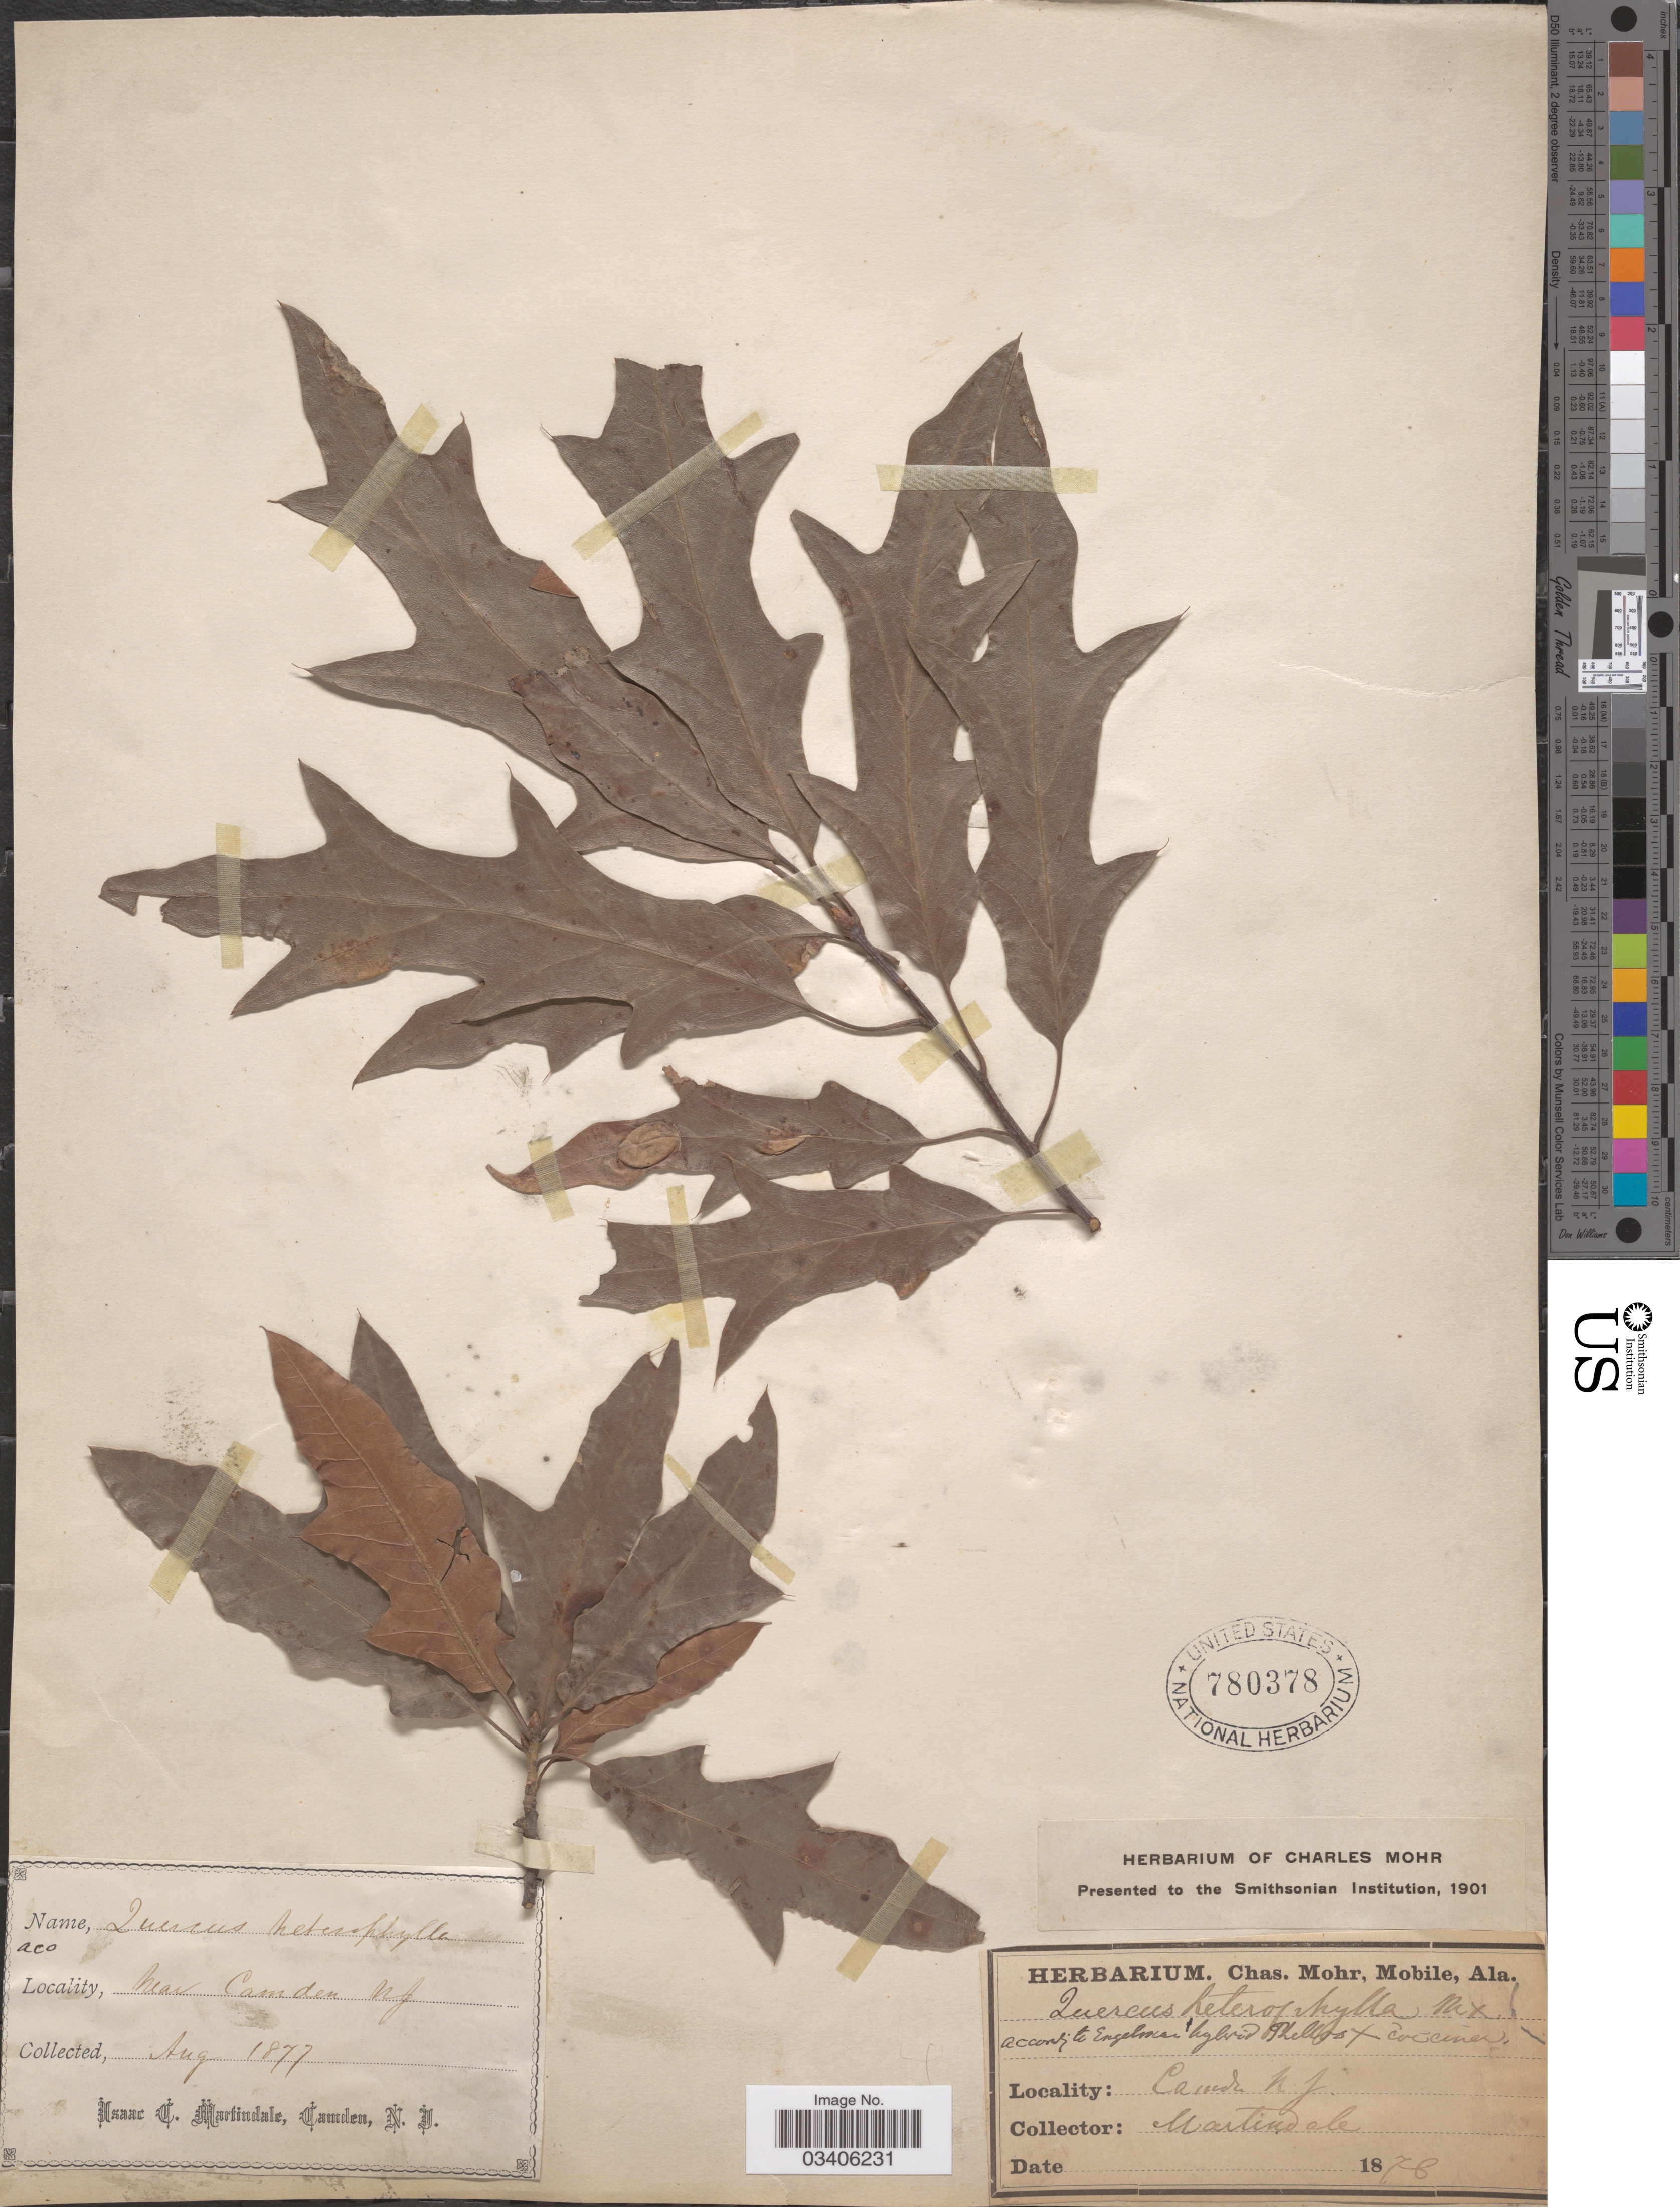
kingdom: Plantae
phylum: Tracheophyta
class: Magnoliopsida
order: Fagales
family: Fagaceae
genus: Quercus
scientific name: Quercus x heterophylla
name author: Michx.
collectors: I. C. Martindale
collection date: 1876/1877-08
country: United States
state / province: New Jersey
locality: Near Camden.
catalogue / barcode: US 780378